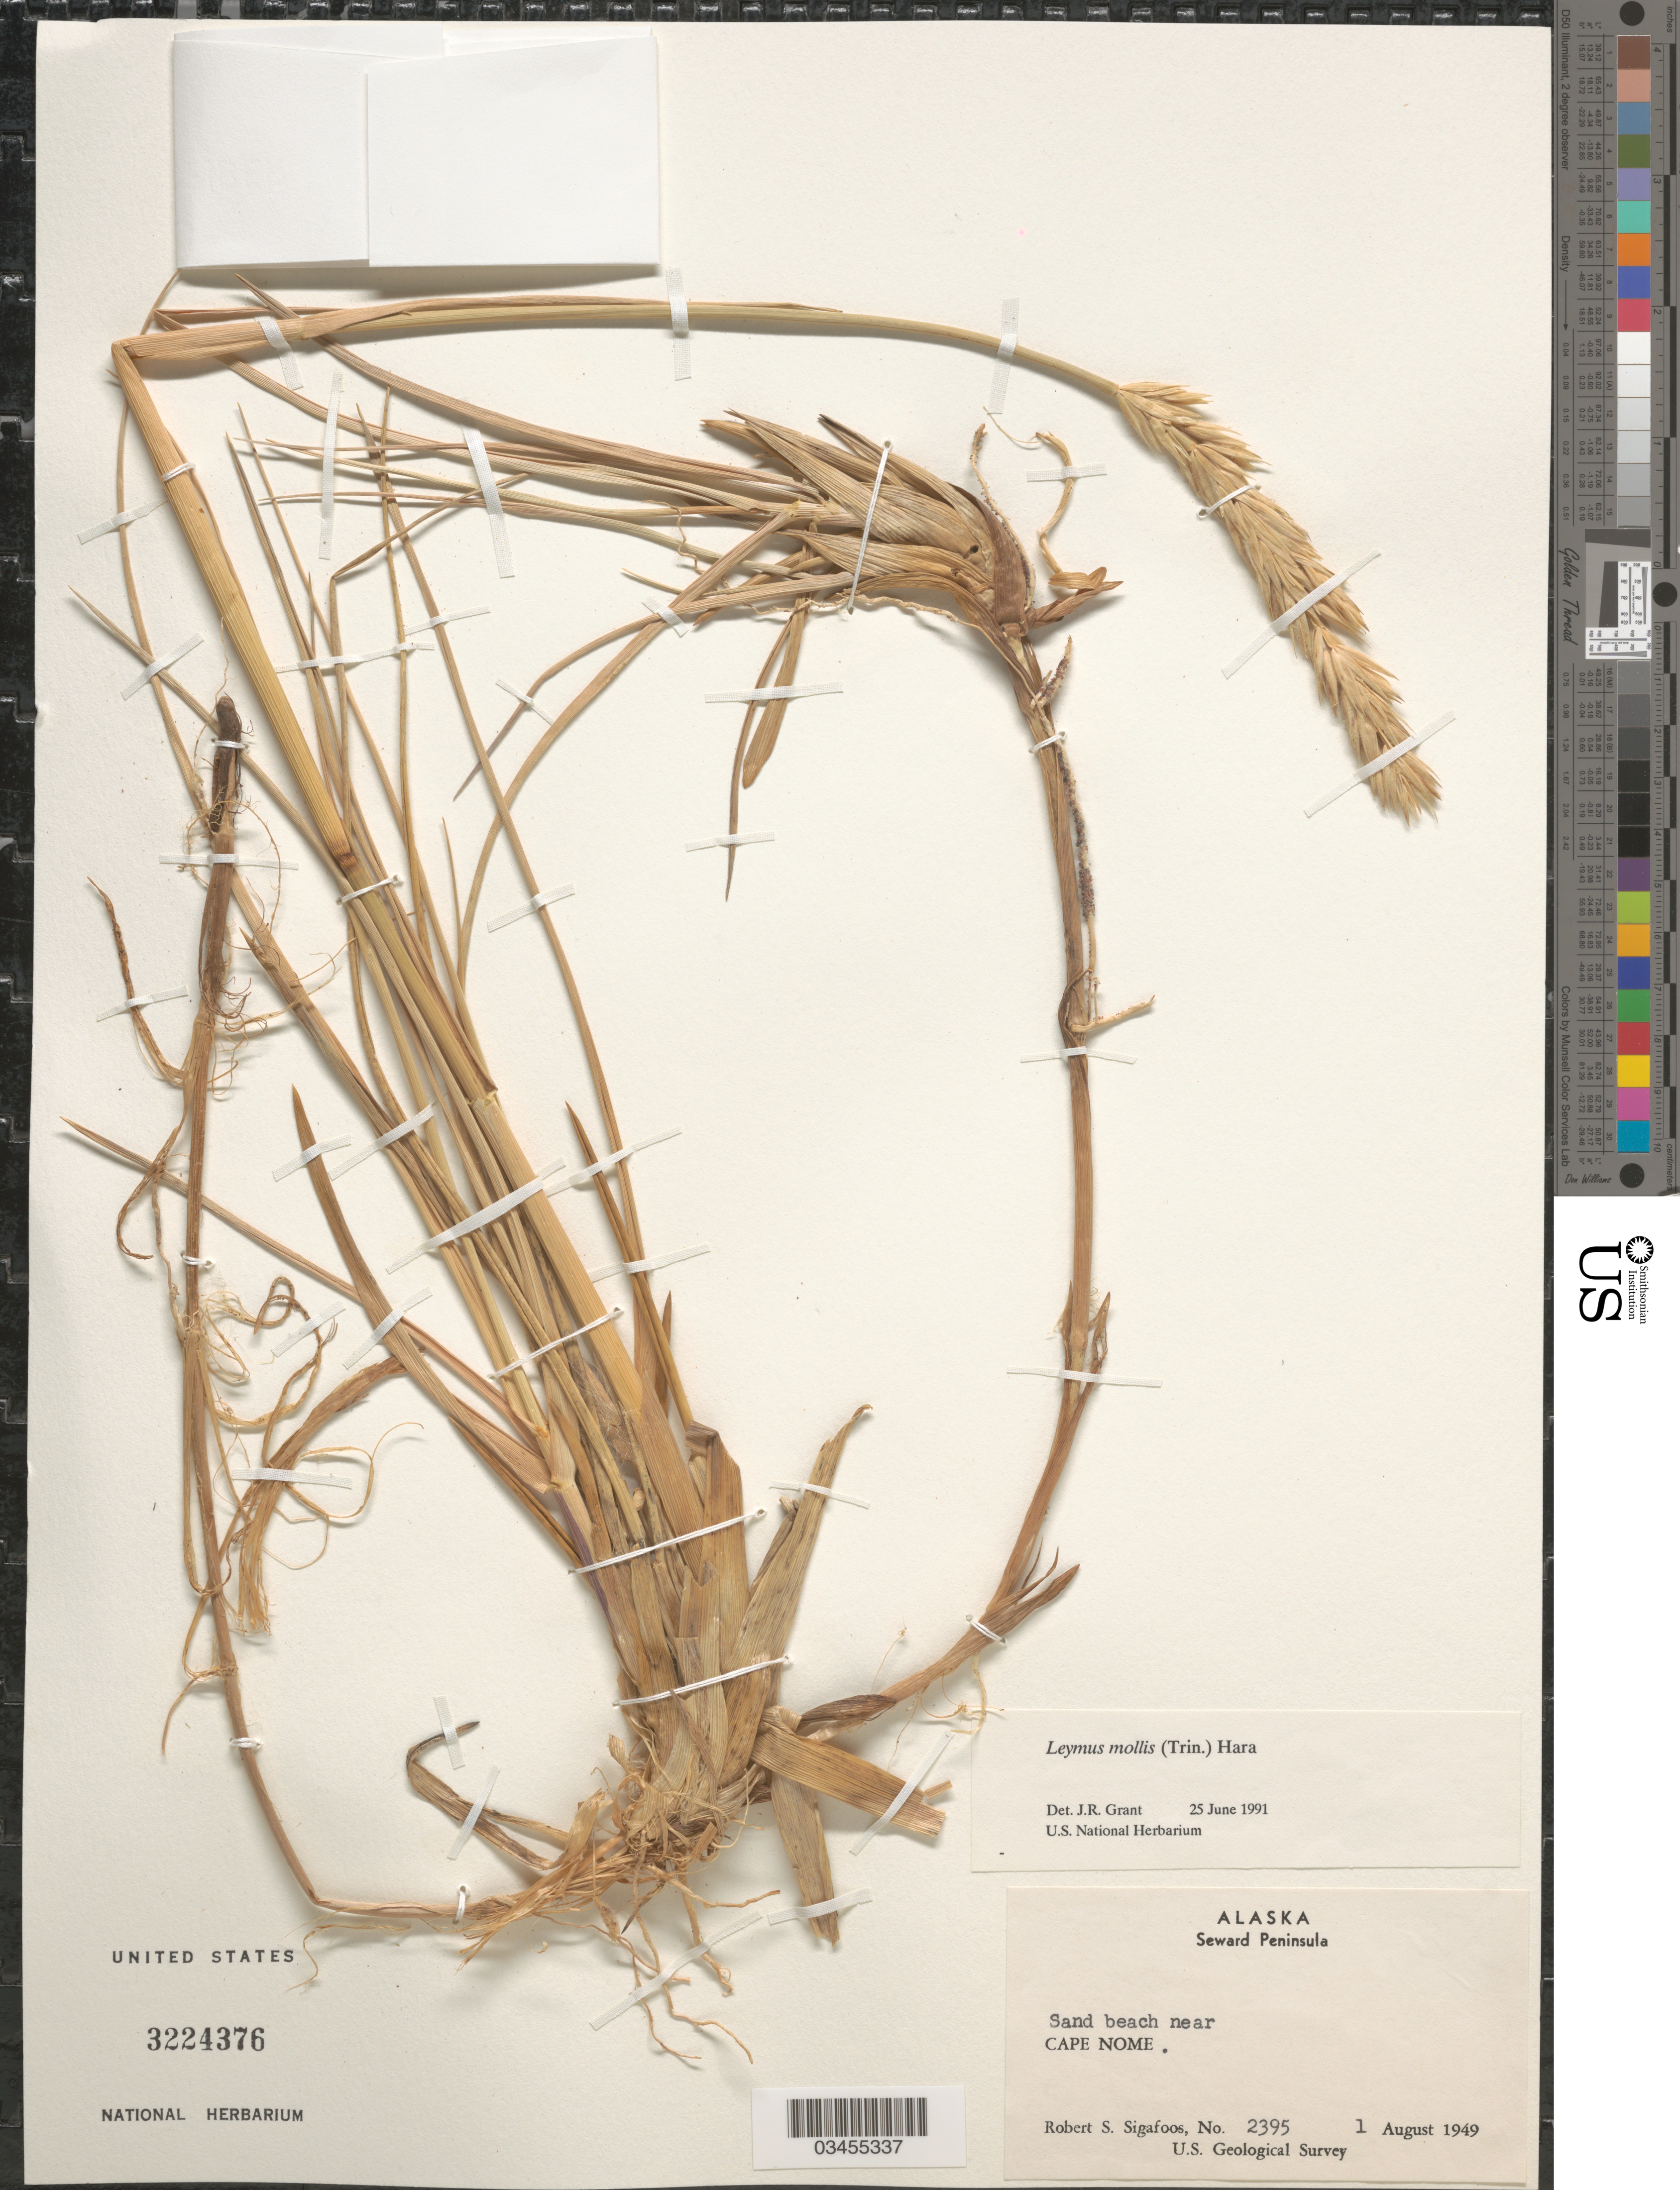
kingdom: Plantae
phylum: Tracheophyta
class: Liliopsida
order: Poales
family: Poaceae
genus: Leymus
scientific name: Leymus mollis subsp. mollis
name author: (Trin.) Pilg.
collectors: R. Sigafoos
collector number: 2395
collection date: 1949-08-01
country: United States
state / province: Alaska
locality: Seward Peninsula. Sand beach near Cape Nome. U.S. Geological Survey.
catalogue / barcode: US 3224376